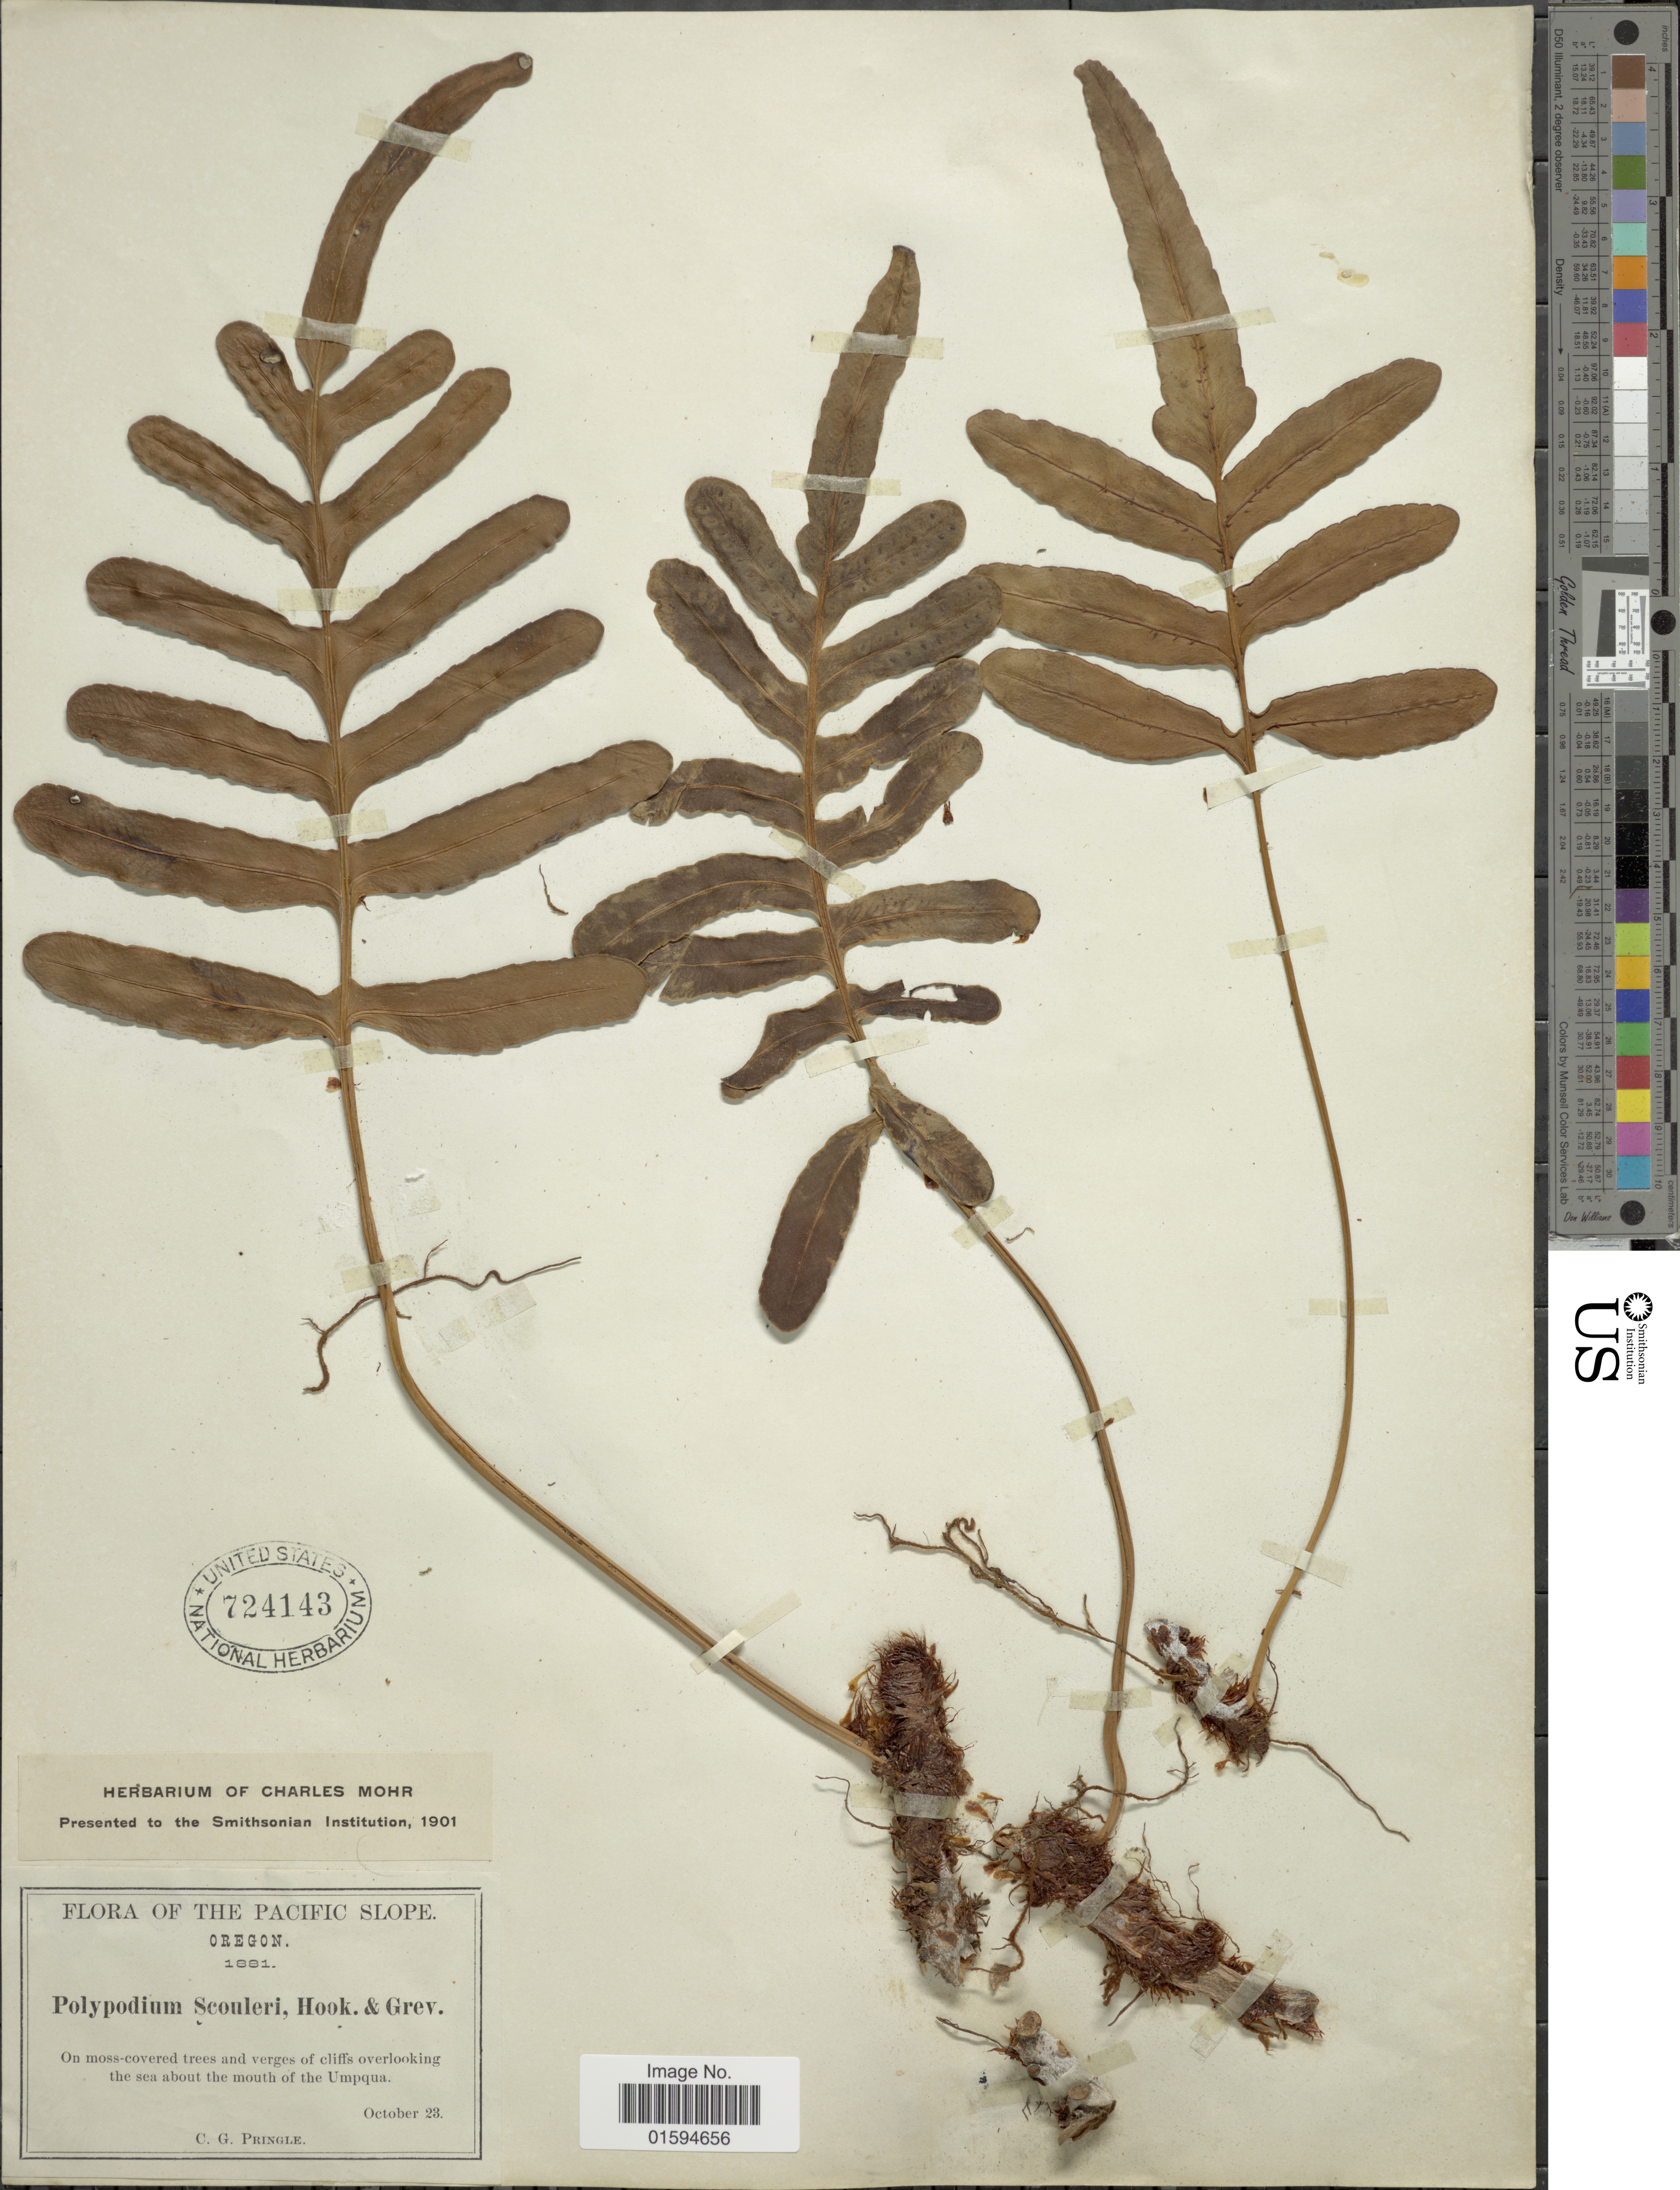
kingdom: Plantae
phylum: Tracheophyta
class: Polypodiopsida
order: Polypodiales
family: Polypodiaceae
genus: Polypodium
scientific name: Polypodium scouleri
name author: Hook. & Grev.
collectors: C. G. Pringle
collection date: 1881-10-23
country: United States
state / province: Oregon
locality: Pacific Slope, overlooking the sea about the mouth of the Umpqua.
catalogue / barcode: US 724143